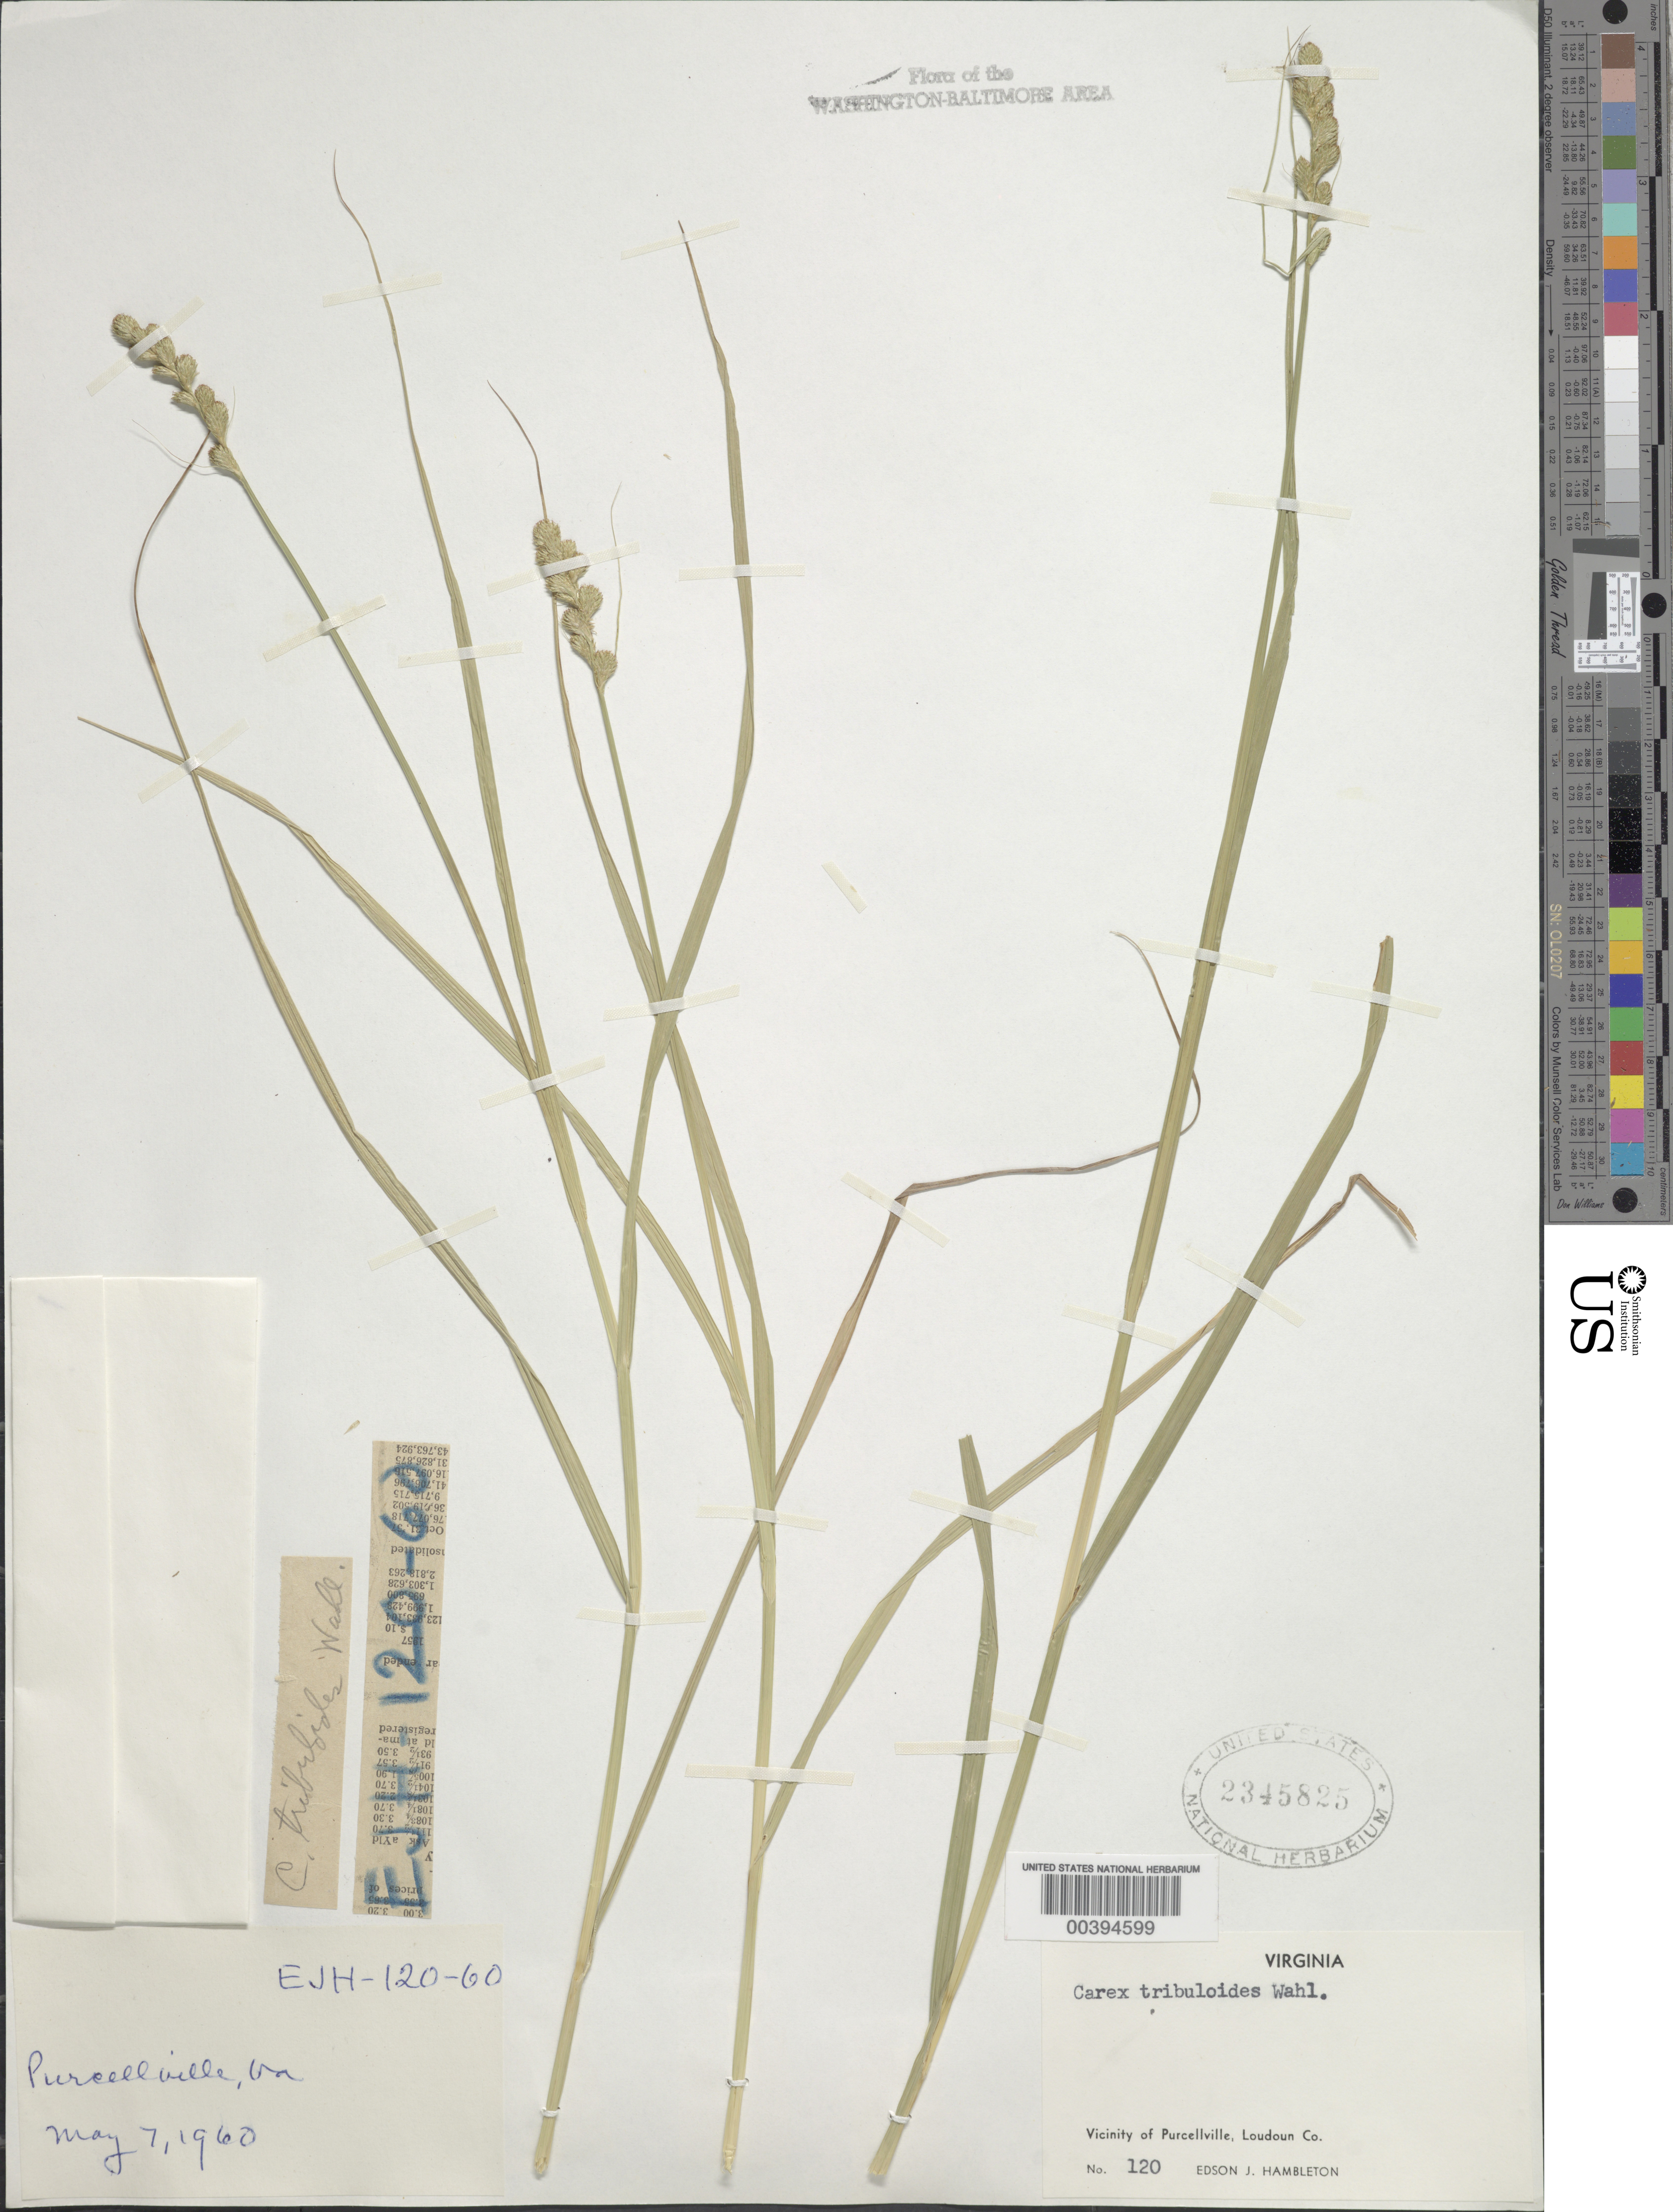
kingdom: Plantae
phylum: Tracheophyta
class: Liliopsida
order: Poales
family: Cyperaceae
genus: Carex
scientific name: Carex tribuloides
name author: Wahlenb.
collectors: E. Hambleton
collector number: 120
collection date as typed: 07 May 1960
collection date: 1960-05-07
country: United States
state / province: Virginia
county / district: Loudoun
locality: Purcellville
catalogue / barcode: US 2345825